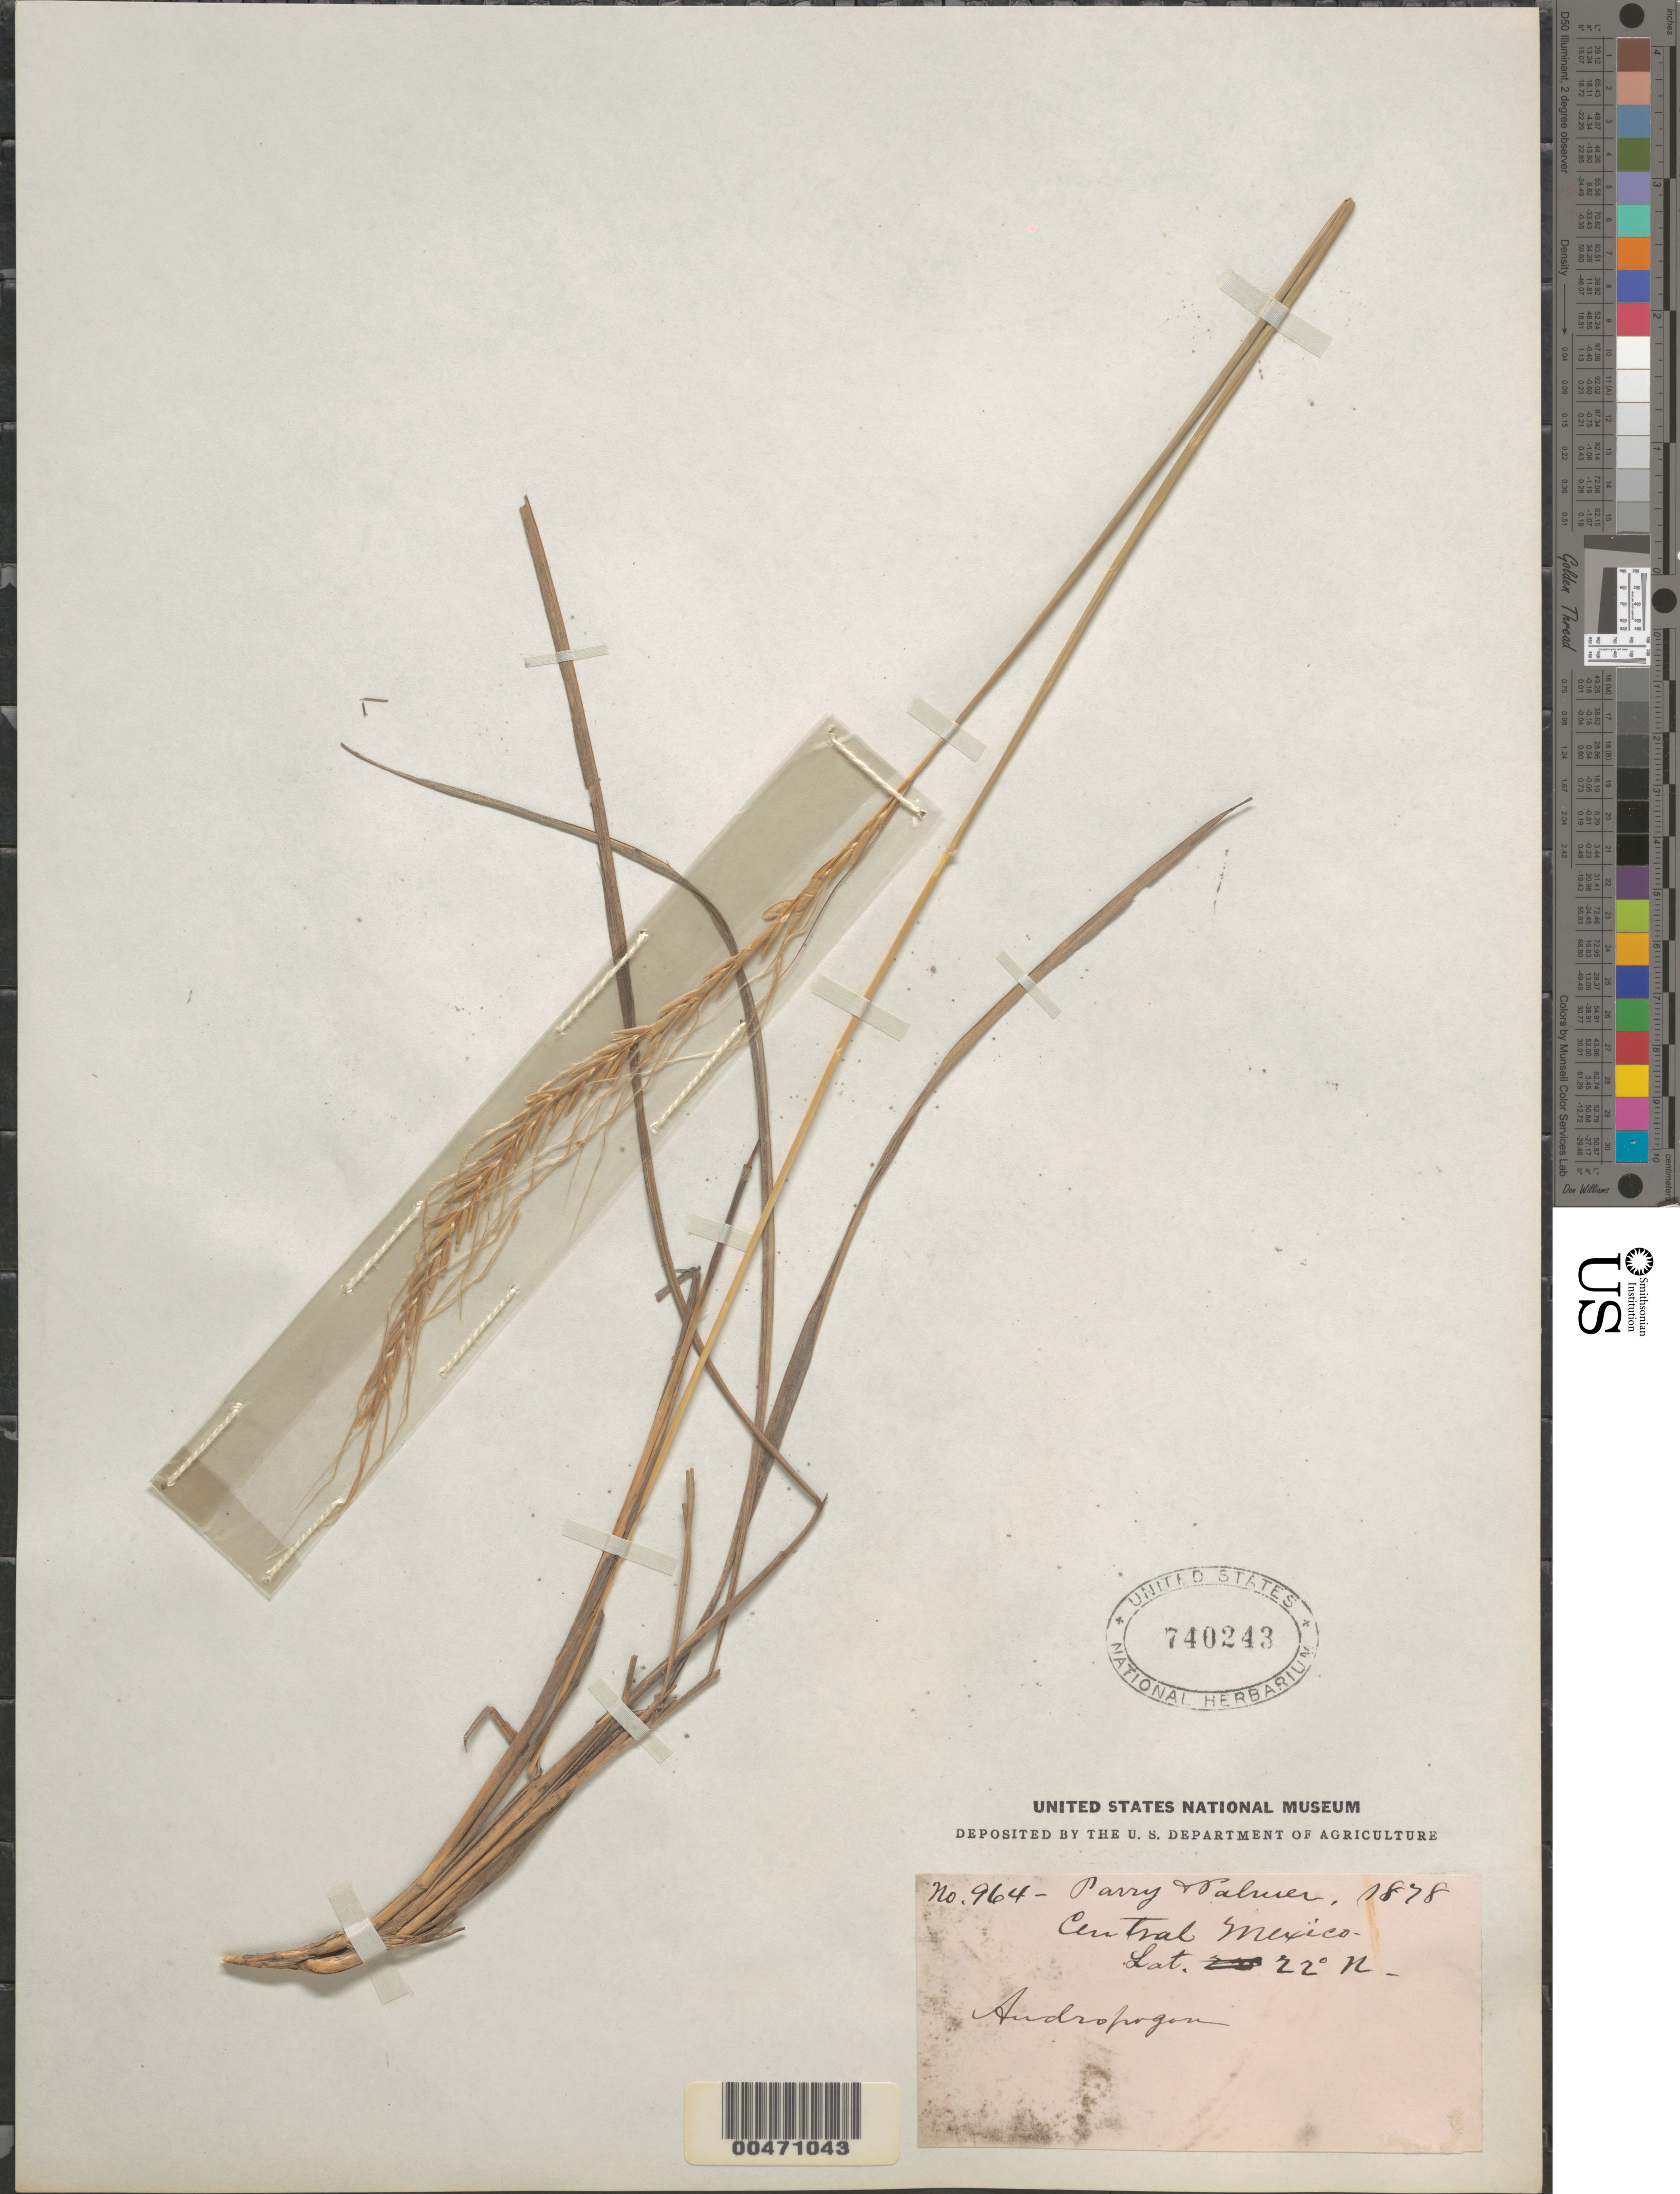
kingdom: Plantae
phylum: Tracheophyta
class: Liliopsida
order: Poales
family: Poaceae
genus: Trachypogon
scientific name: Trachypogon secundus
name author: (J. Presl) Scribn.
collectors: C. C. Parry & E. Palmer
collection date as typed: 1878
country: Mexico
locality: Central Mexico (lat/long recorded as: lat=22:0:0:N long=:::W)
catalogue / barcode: US 740243